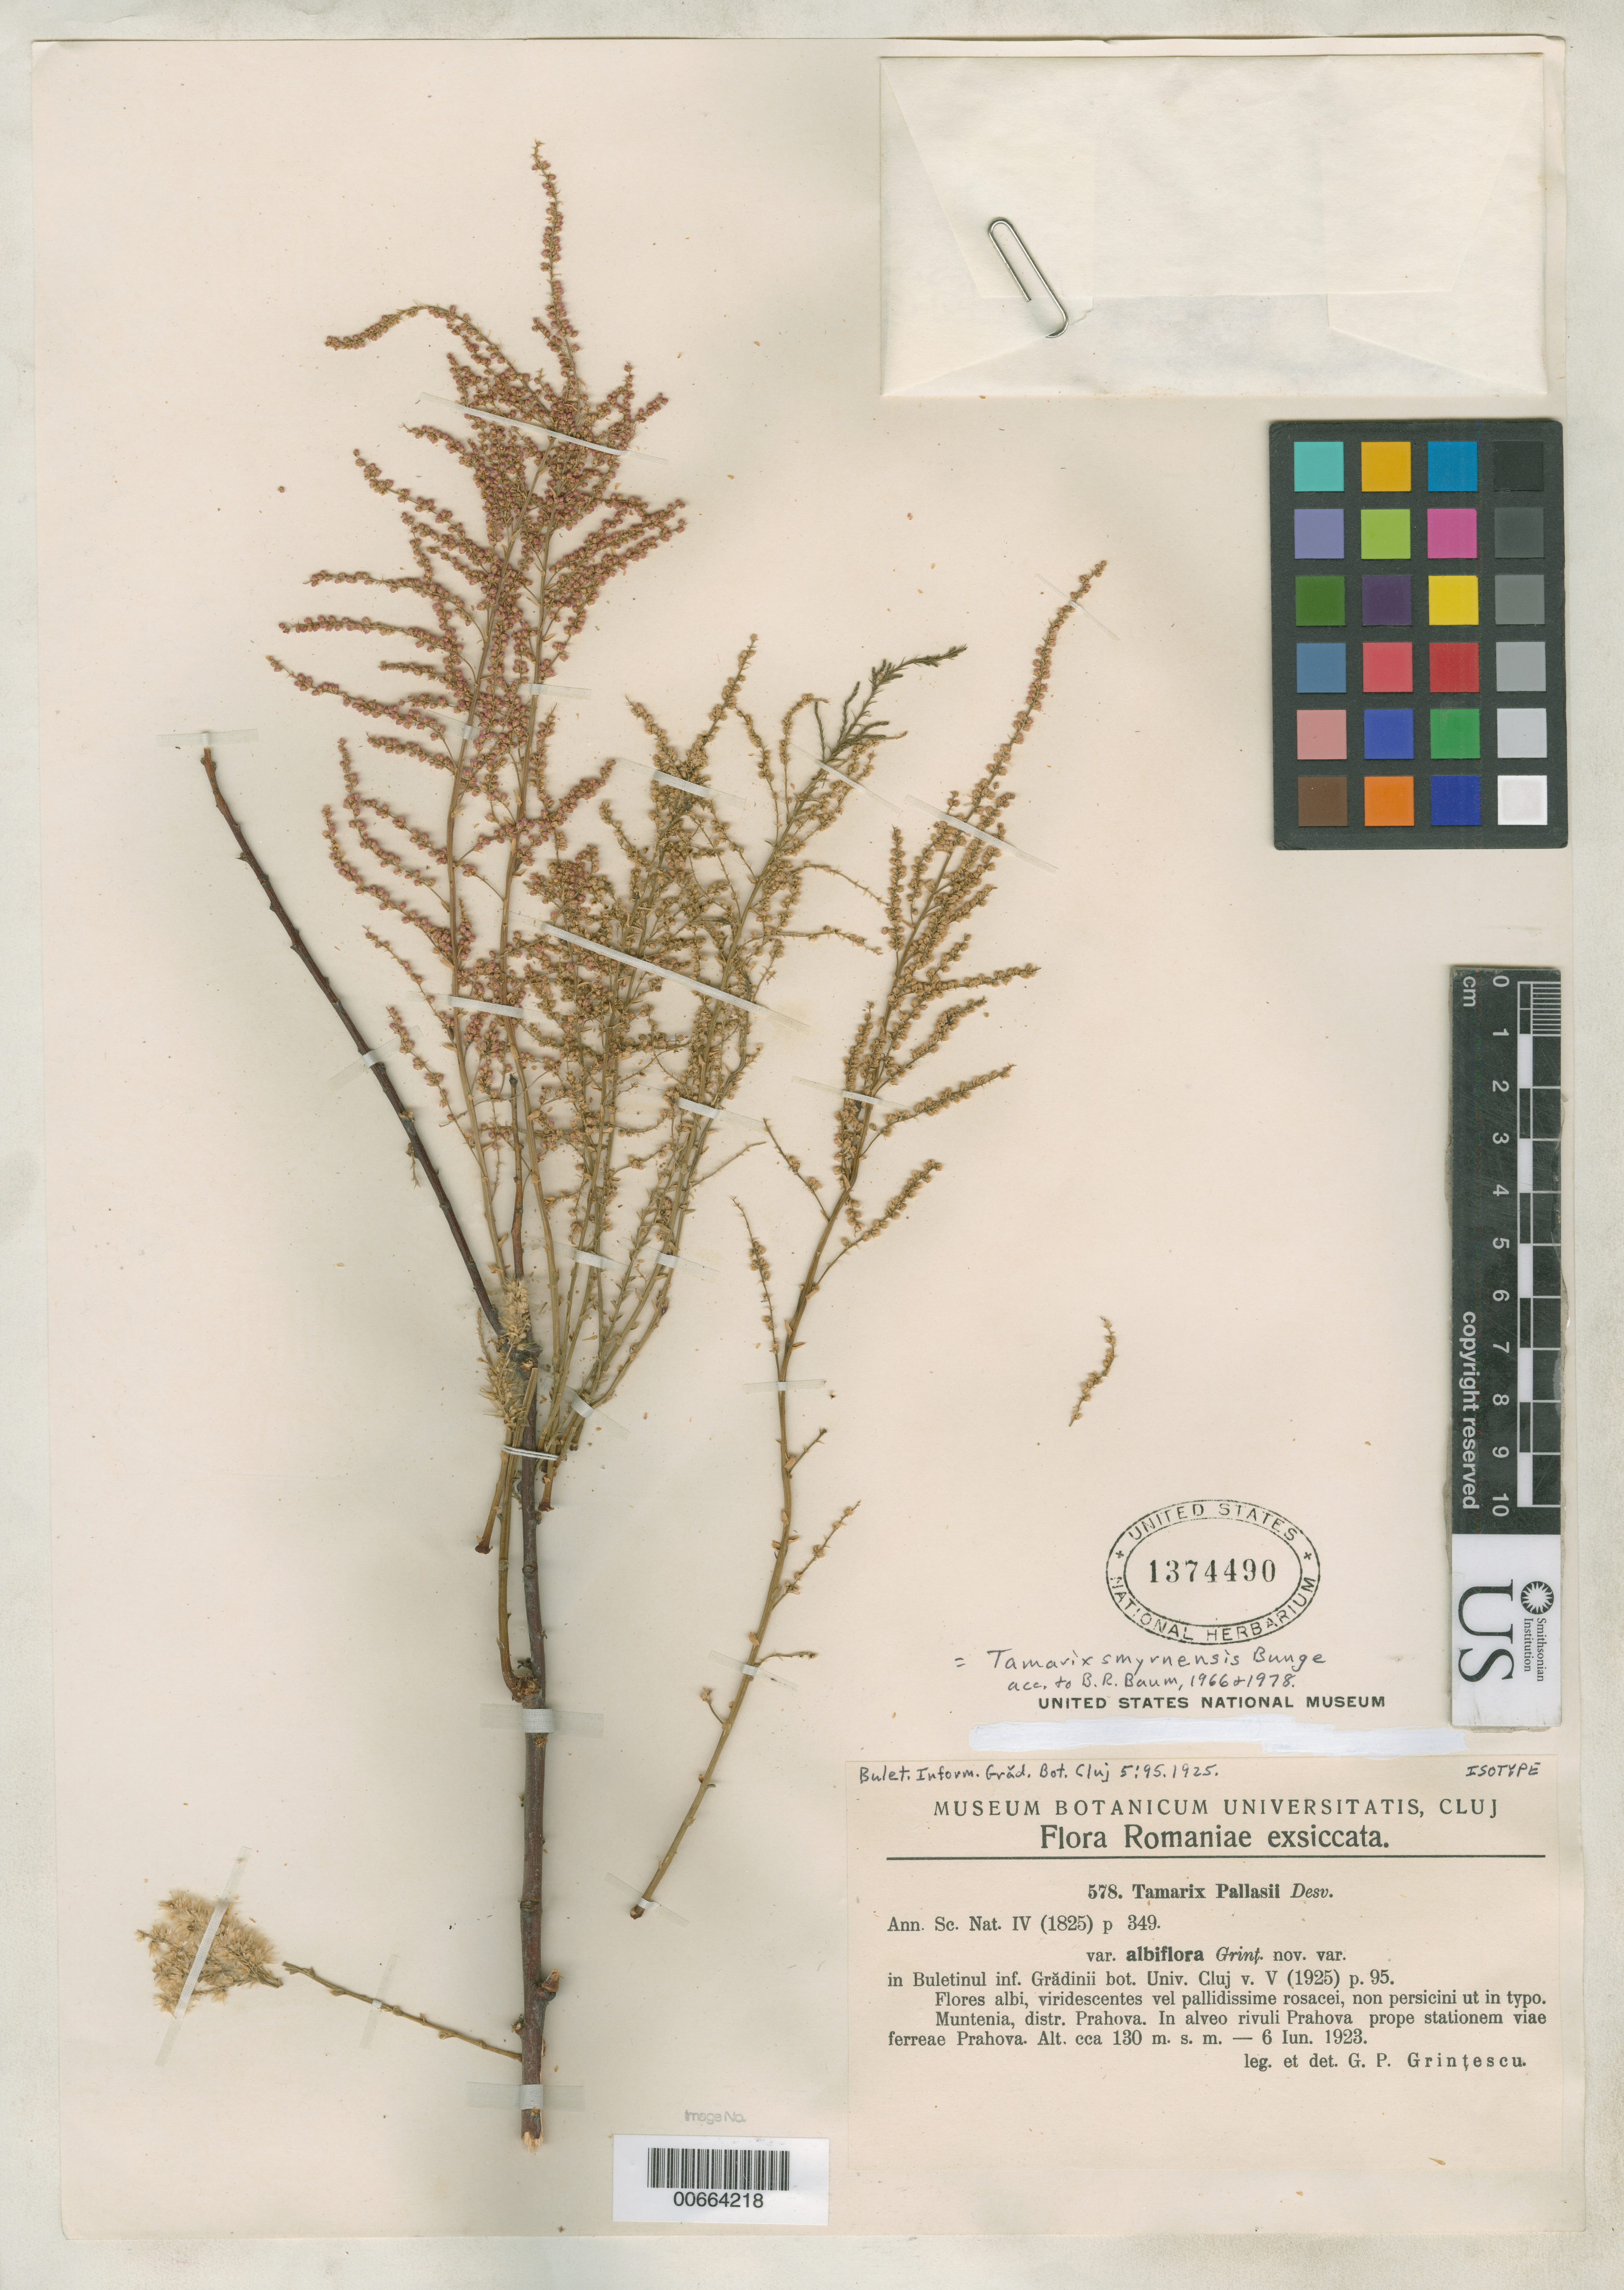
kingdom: Plantae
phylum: Tracheophyta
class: Magnoliopsida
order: Caryophyllales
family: Tamaricaceae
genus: Tamarix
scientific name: Tamarix pallasii var. albiflora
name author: Grintescu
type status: Isotype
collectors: G. Grintescu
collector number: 578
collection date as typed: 06 Jun 1923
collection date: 1923-06-06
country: Romania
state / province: Prahova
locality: Muntenia. In alveo rivuli Prahova, prope stationem viae ferreae Prahova.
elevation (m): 130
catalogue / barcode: US 1374490